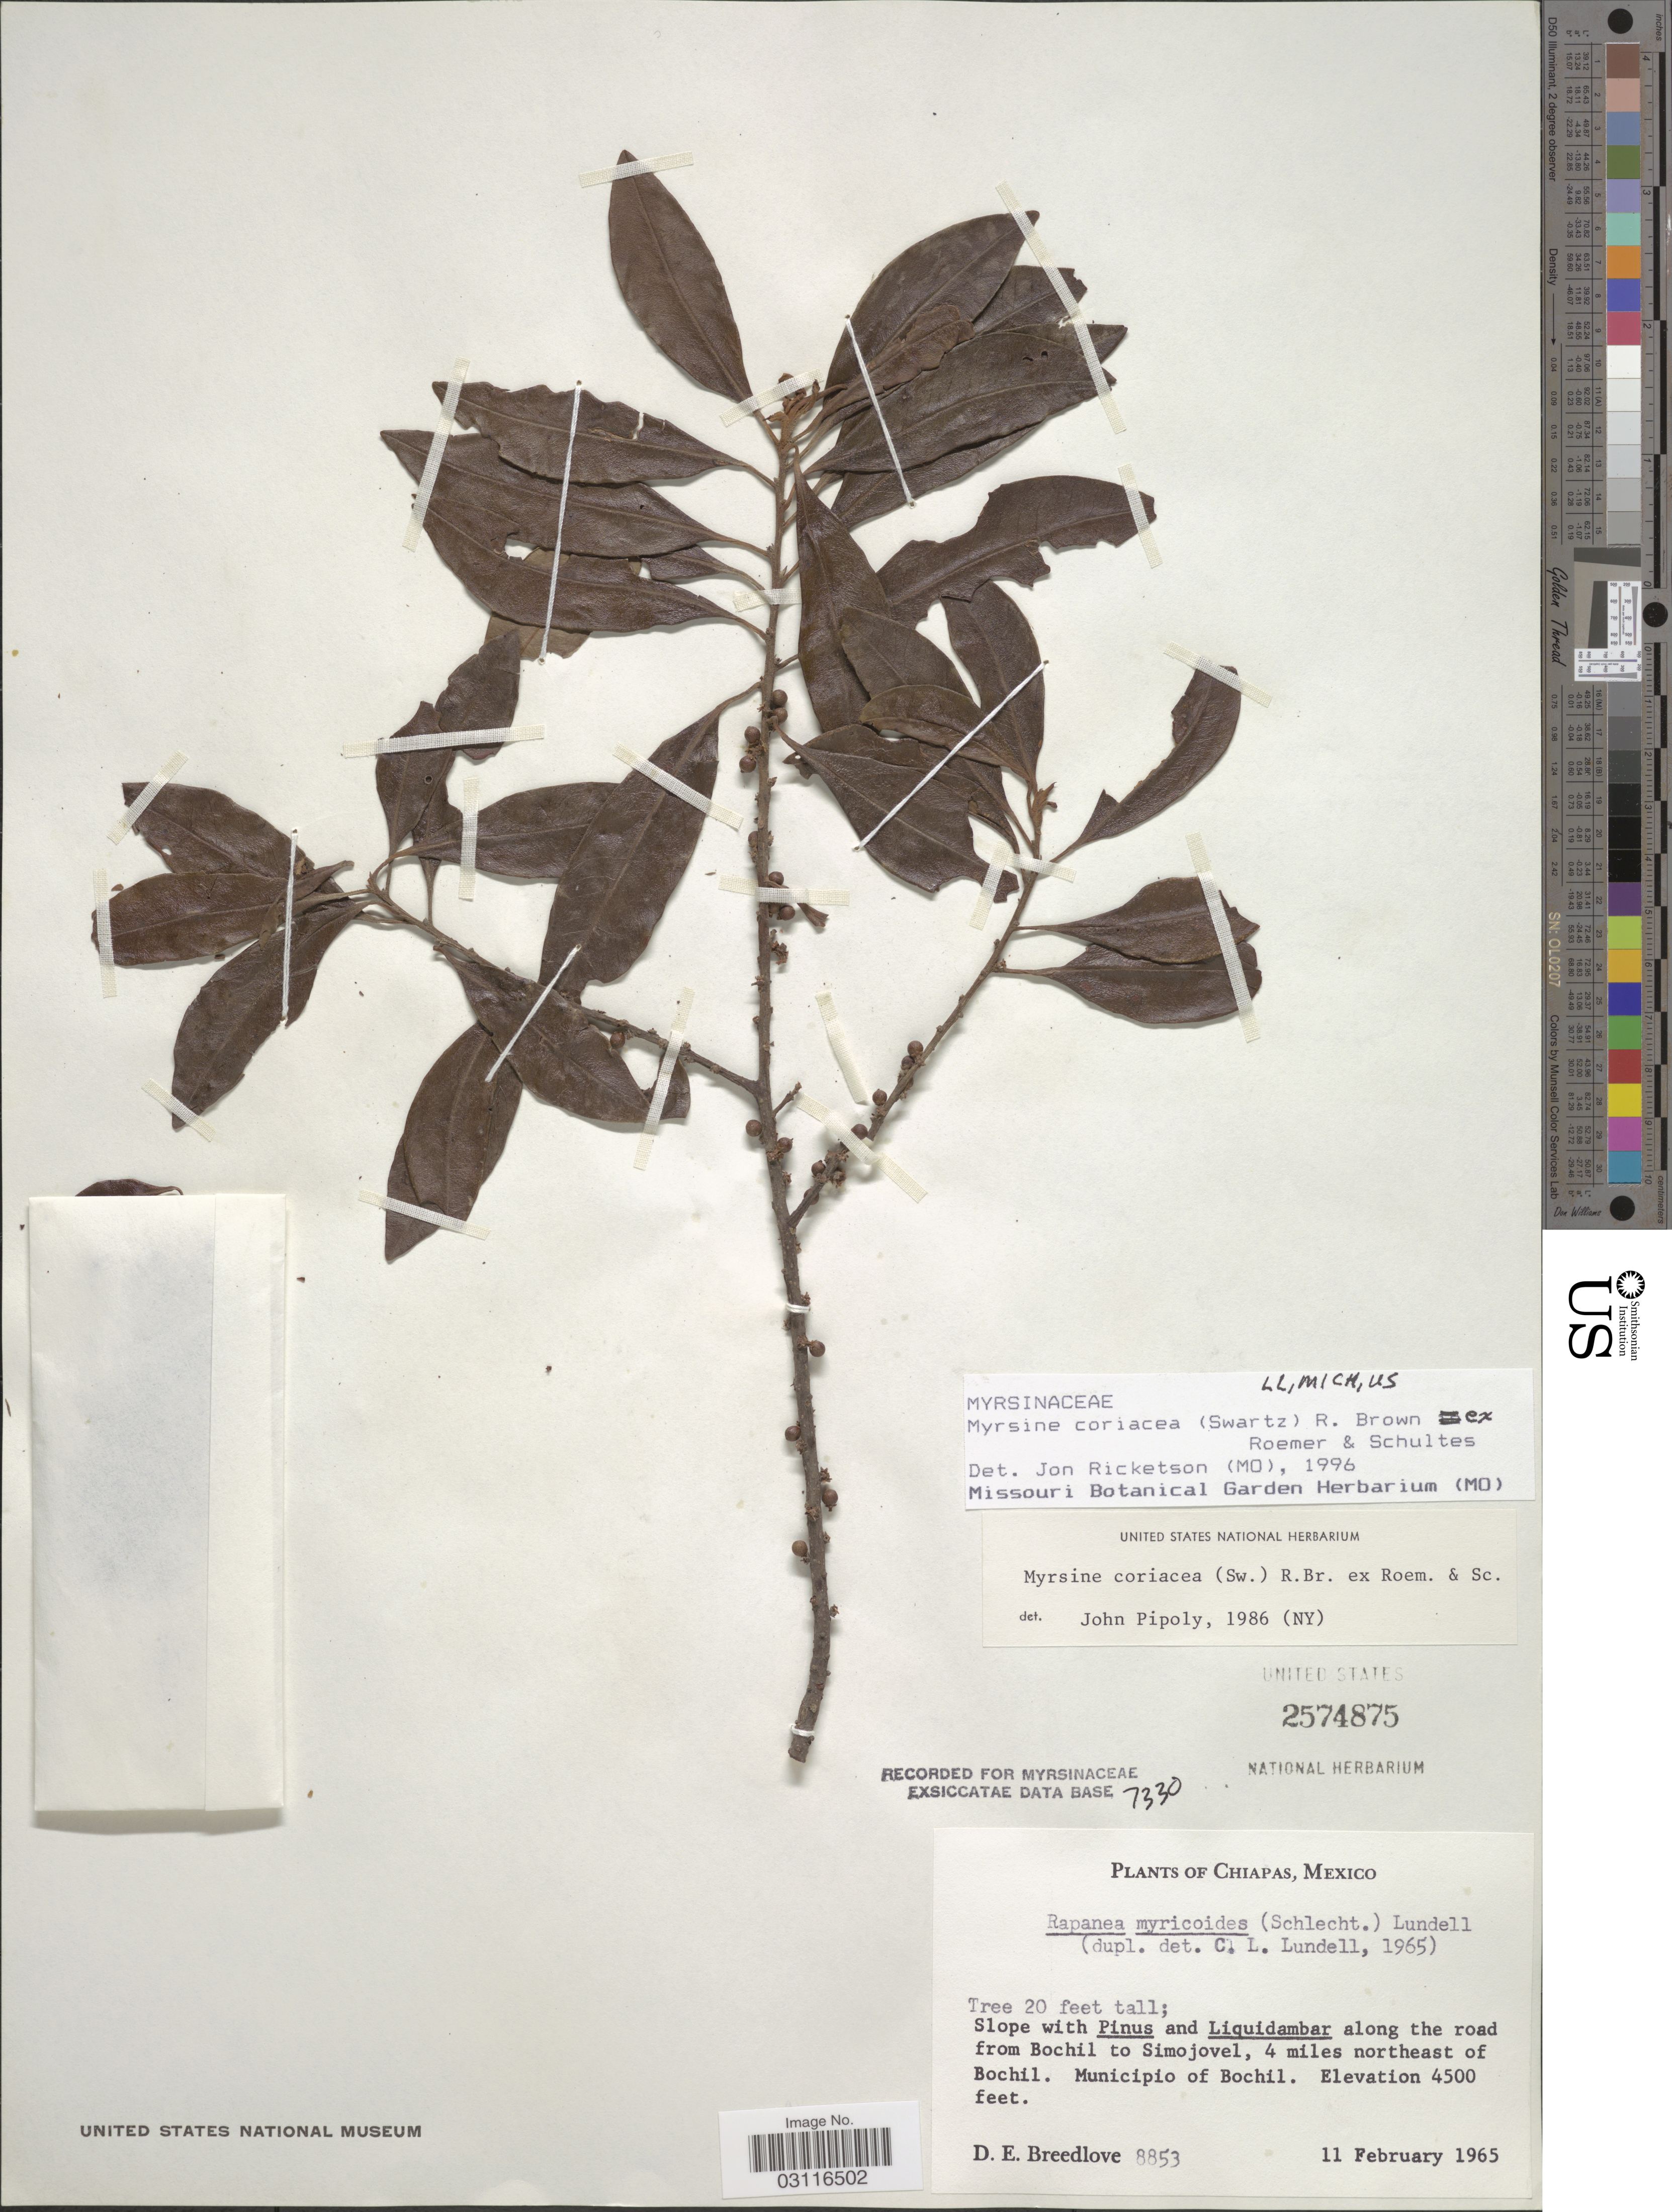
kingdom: Plantae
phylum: Tracheophyta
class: Magnoliopsida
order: Ericales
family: Primulaceae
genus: Myrsine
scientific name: Myrsine coriacea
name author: (Sw.) R. Br. ex Roem. & Schult.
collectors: D. E. Breedlove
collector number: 8853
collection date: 1965-02-11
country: Mexico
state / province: Chiapas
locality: Along the road from Bochil to Simojovel, 4 miles northeast of Bochil. Municipio of Bochil.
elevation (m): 1372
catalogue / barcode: US 2574875